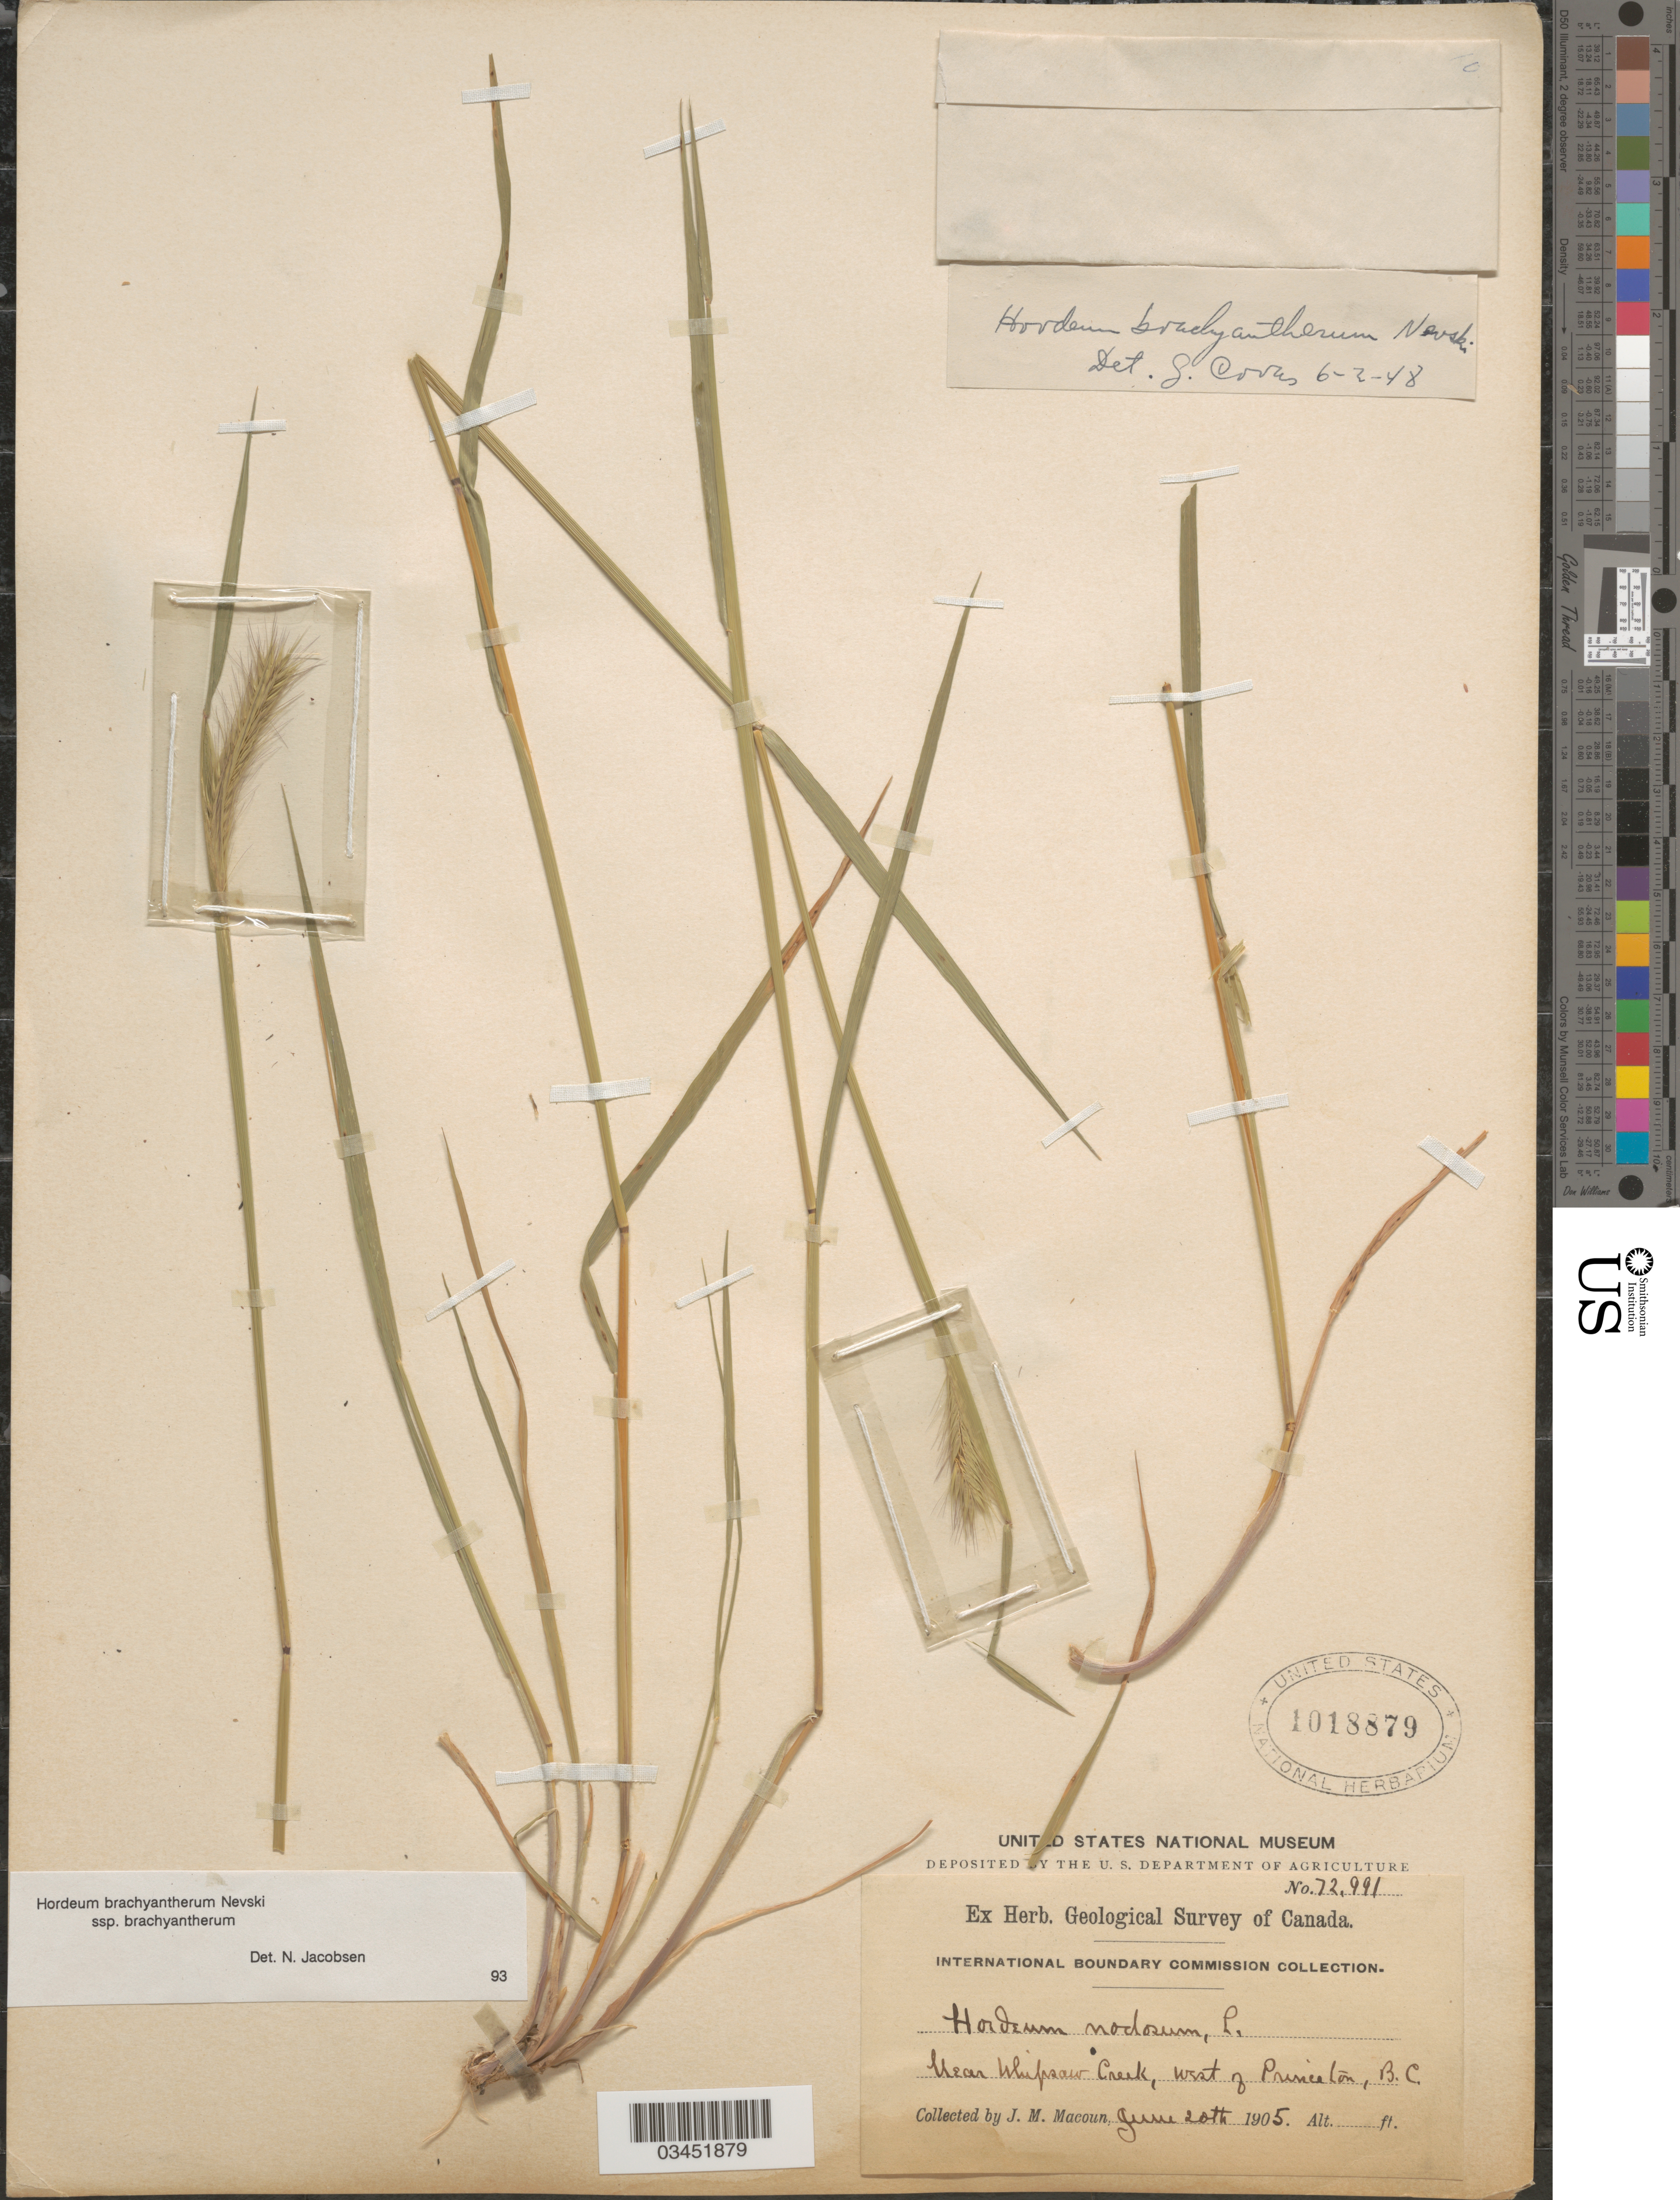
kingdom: Plantae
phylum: Tracheophyta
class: Liliopsida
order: Poales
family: Poaceae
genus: Hordeum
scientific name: Hordeum brachyantherum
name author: Nevski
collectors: J. M. Macoun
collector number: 72991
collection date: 1905-06-20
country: Canada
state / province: British Columbia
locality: Geological Survey of Canada. Near Whipsaw Creek, west of Princeton.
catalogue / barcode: US 1018879